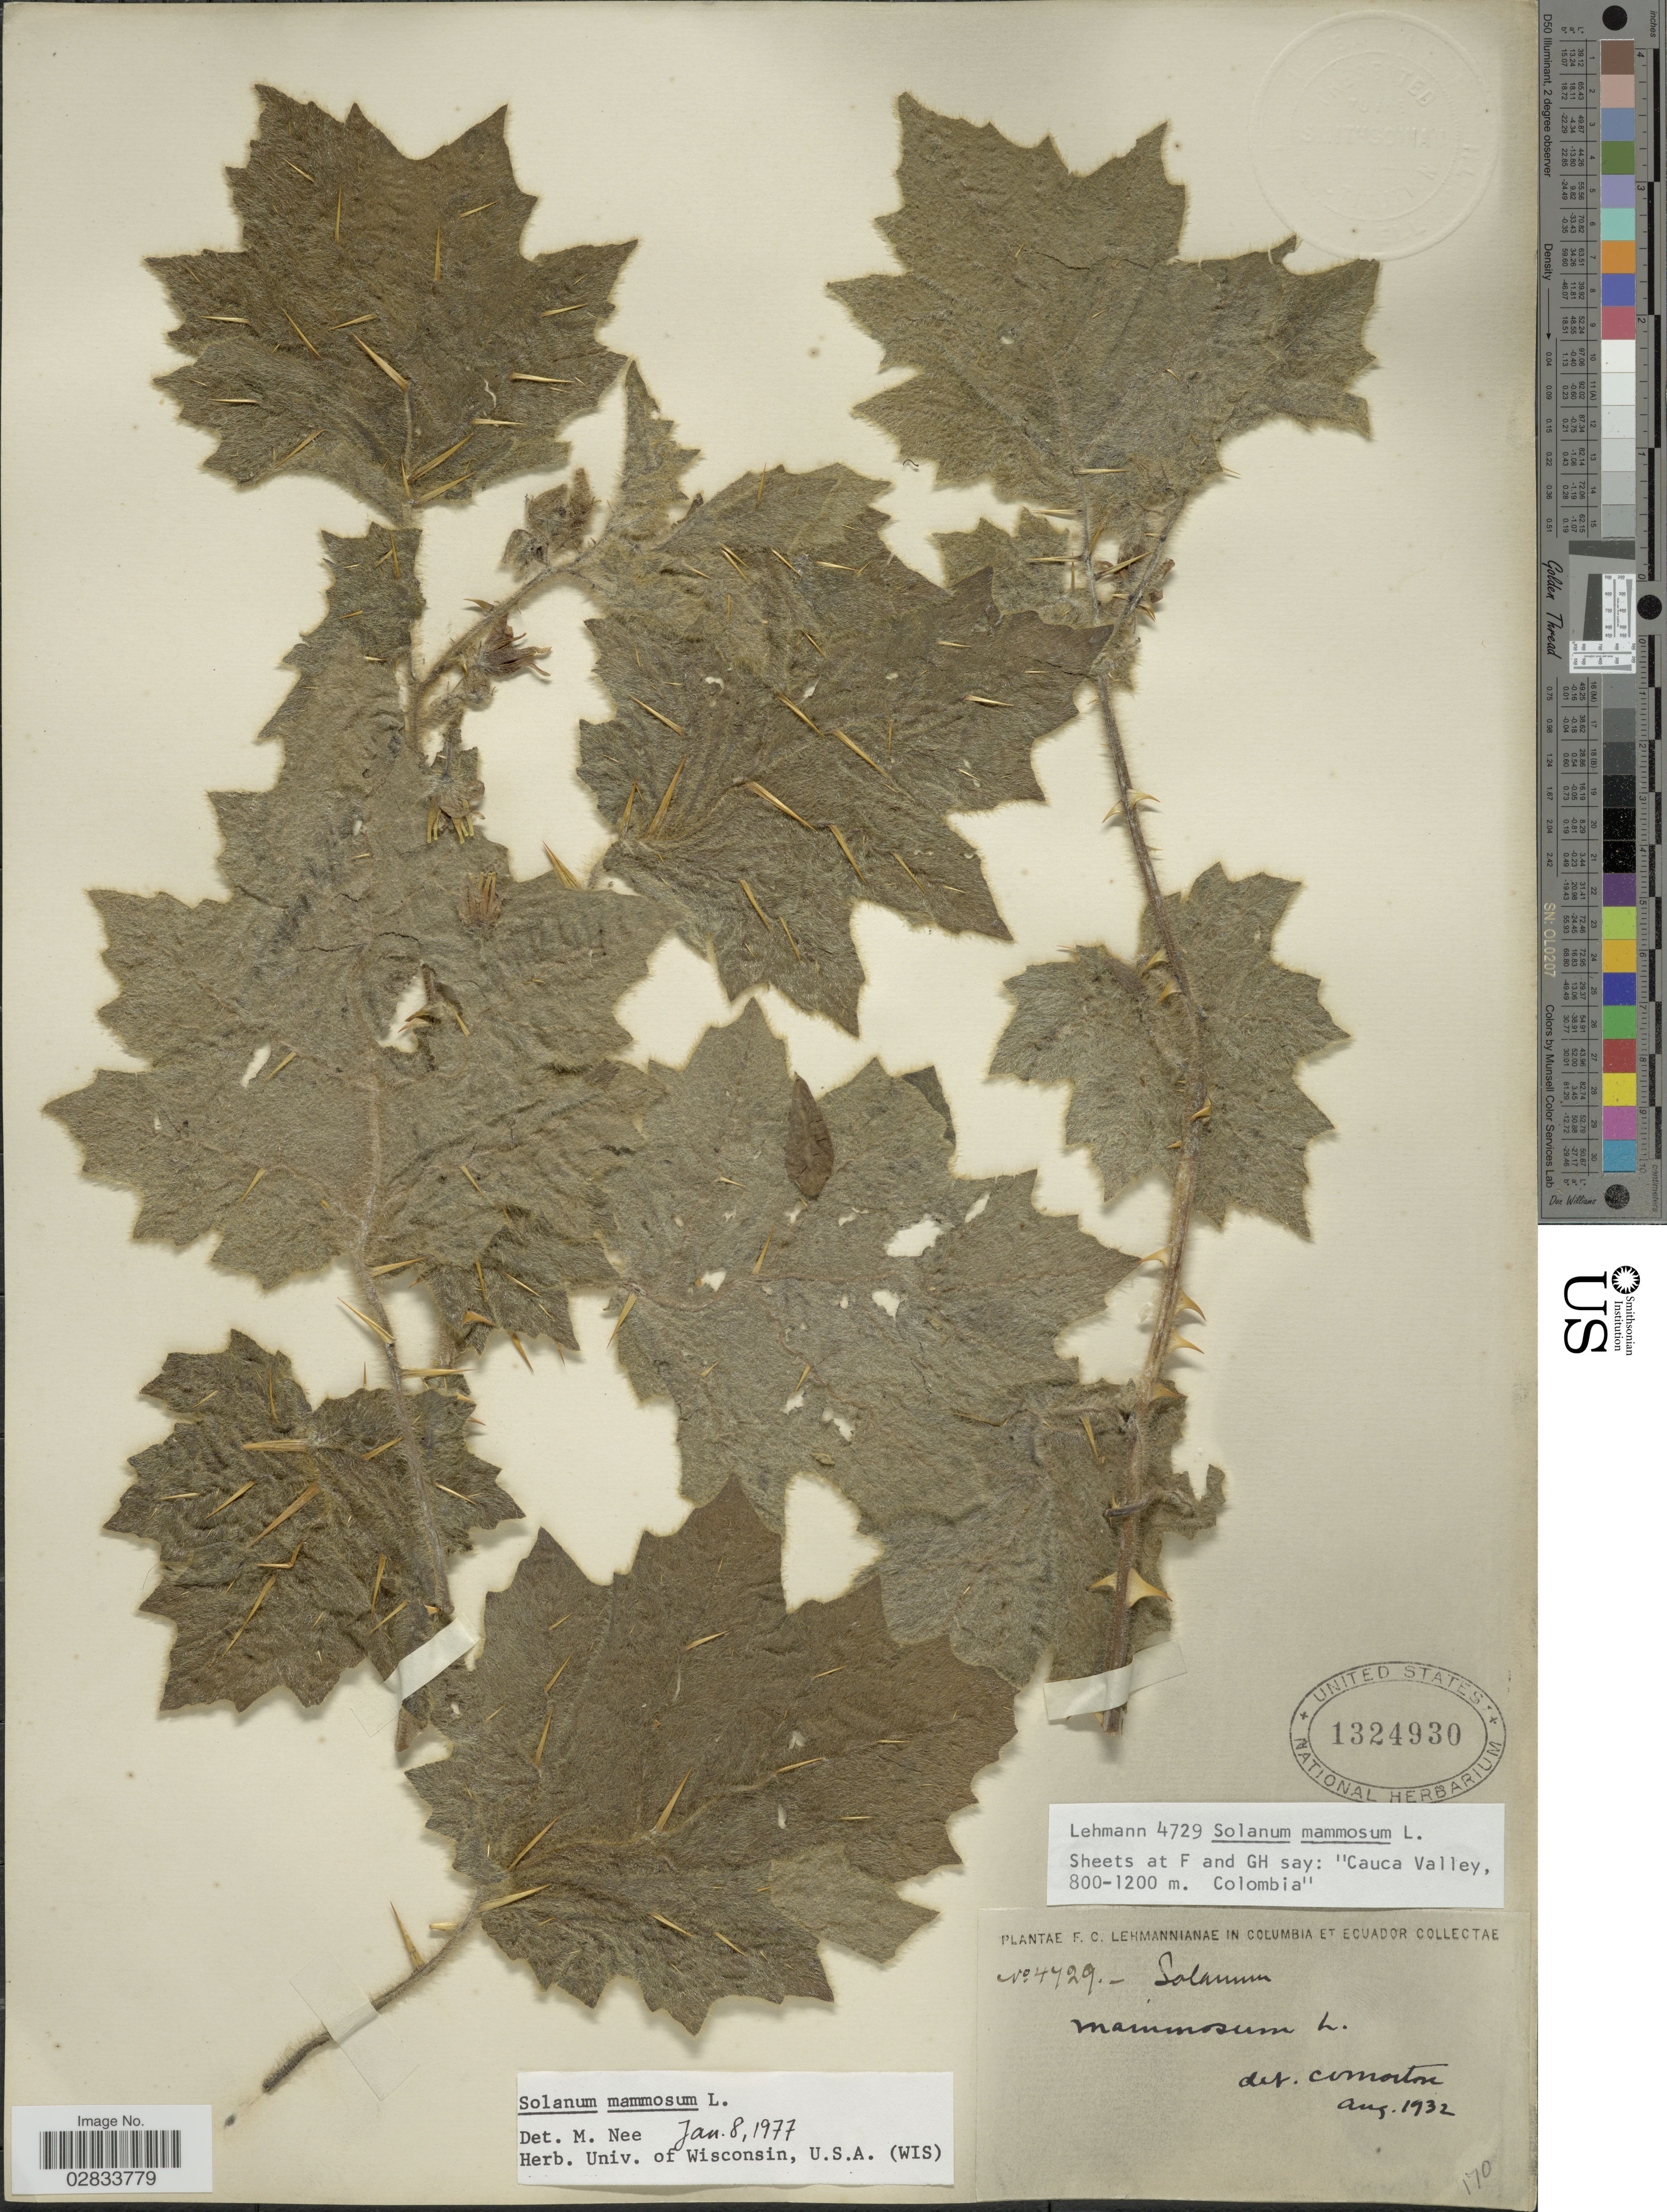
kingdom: Plantae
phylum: Tracheophyta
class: Magnoliopsida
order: Solanales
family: Solanaceae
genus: Solanum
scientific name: Solanum mammosum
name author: L.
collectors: F. C. Lehmann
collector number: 4729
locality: Columbia et Ecuador.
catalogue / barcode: US 1324930